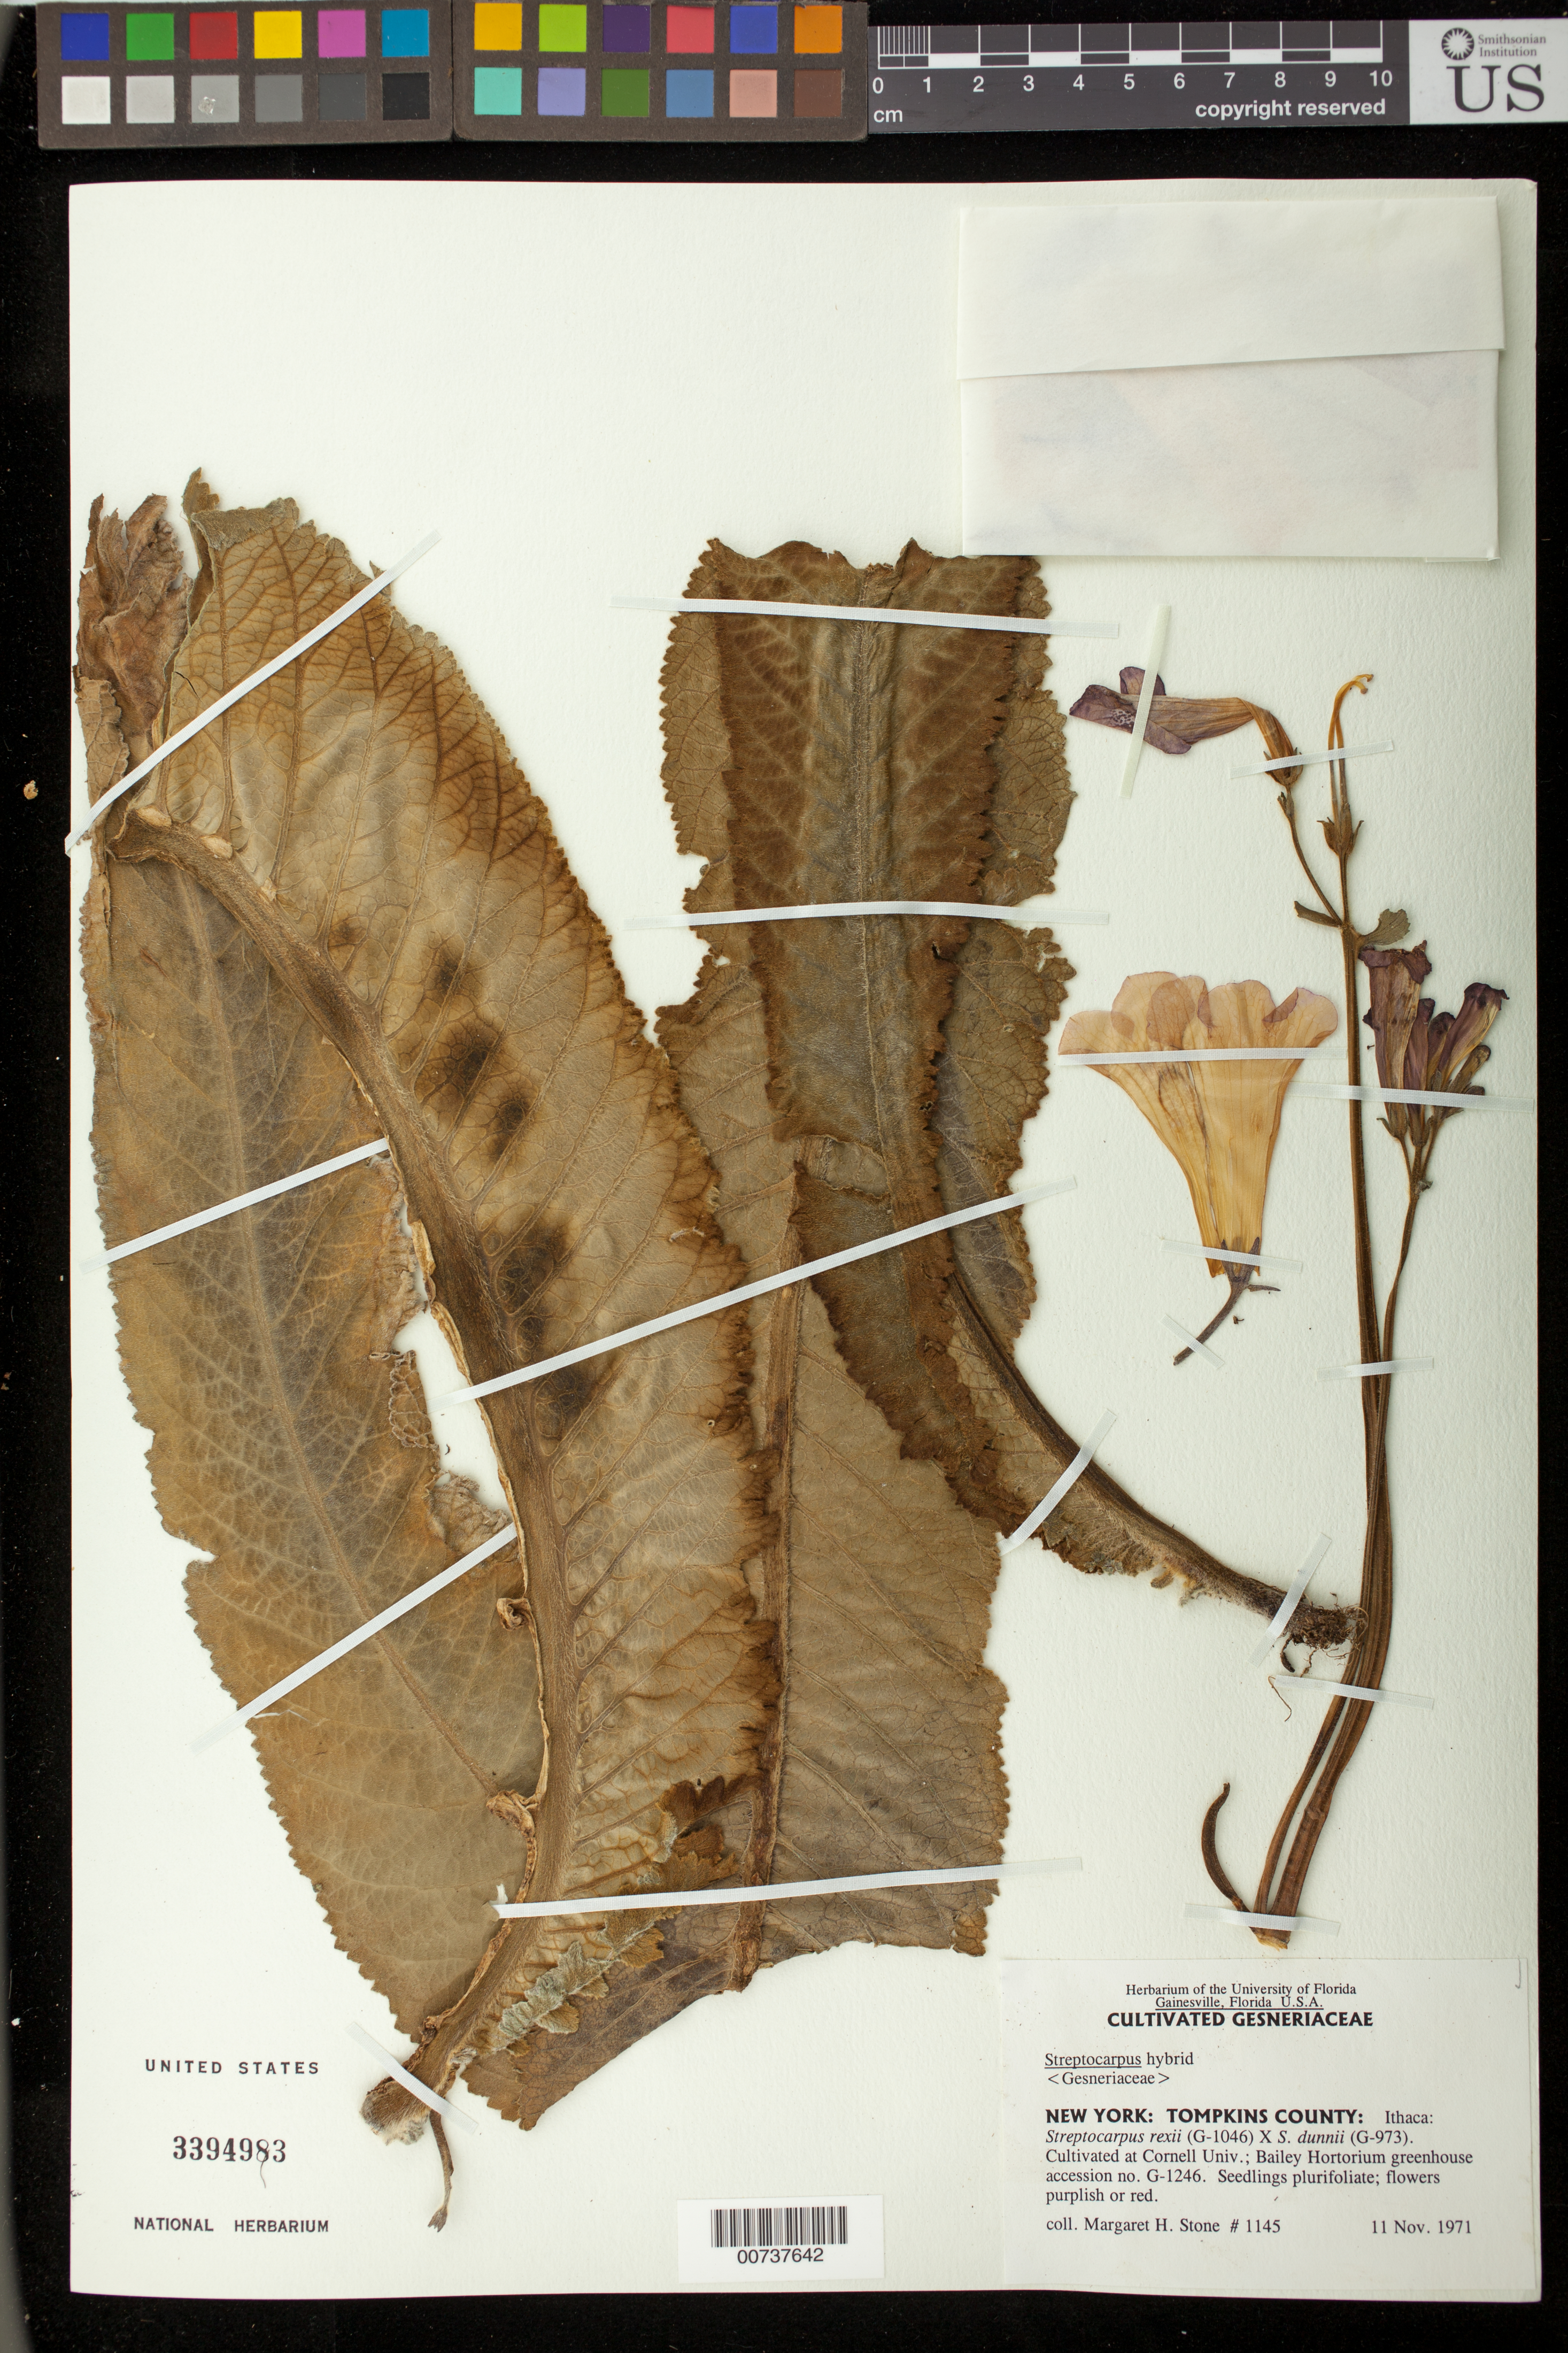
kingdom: Plantae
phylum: Tracheophyta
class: Magnoliopsida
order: Lamiales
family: Gesneriaceae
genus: Streptocarpus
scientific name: Streptocarpus hybrid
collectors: M. Stone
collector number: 1145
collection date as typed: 11 Nov 1971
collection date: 1971-11-11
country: United States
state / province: New York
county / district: Tompkins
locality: New York: Tompkins County: Ithaca. Cultivated at Cornell University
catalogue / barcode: US 3394983